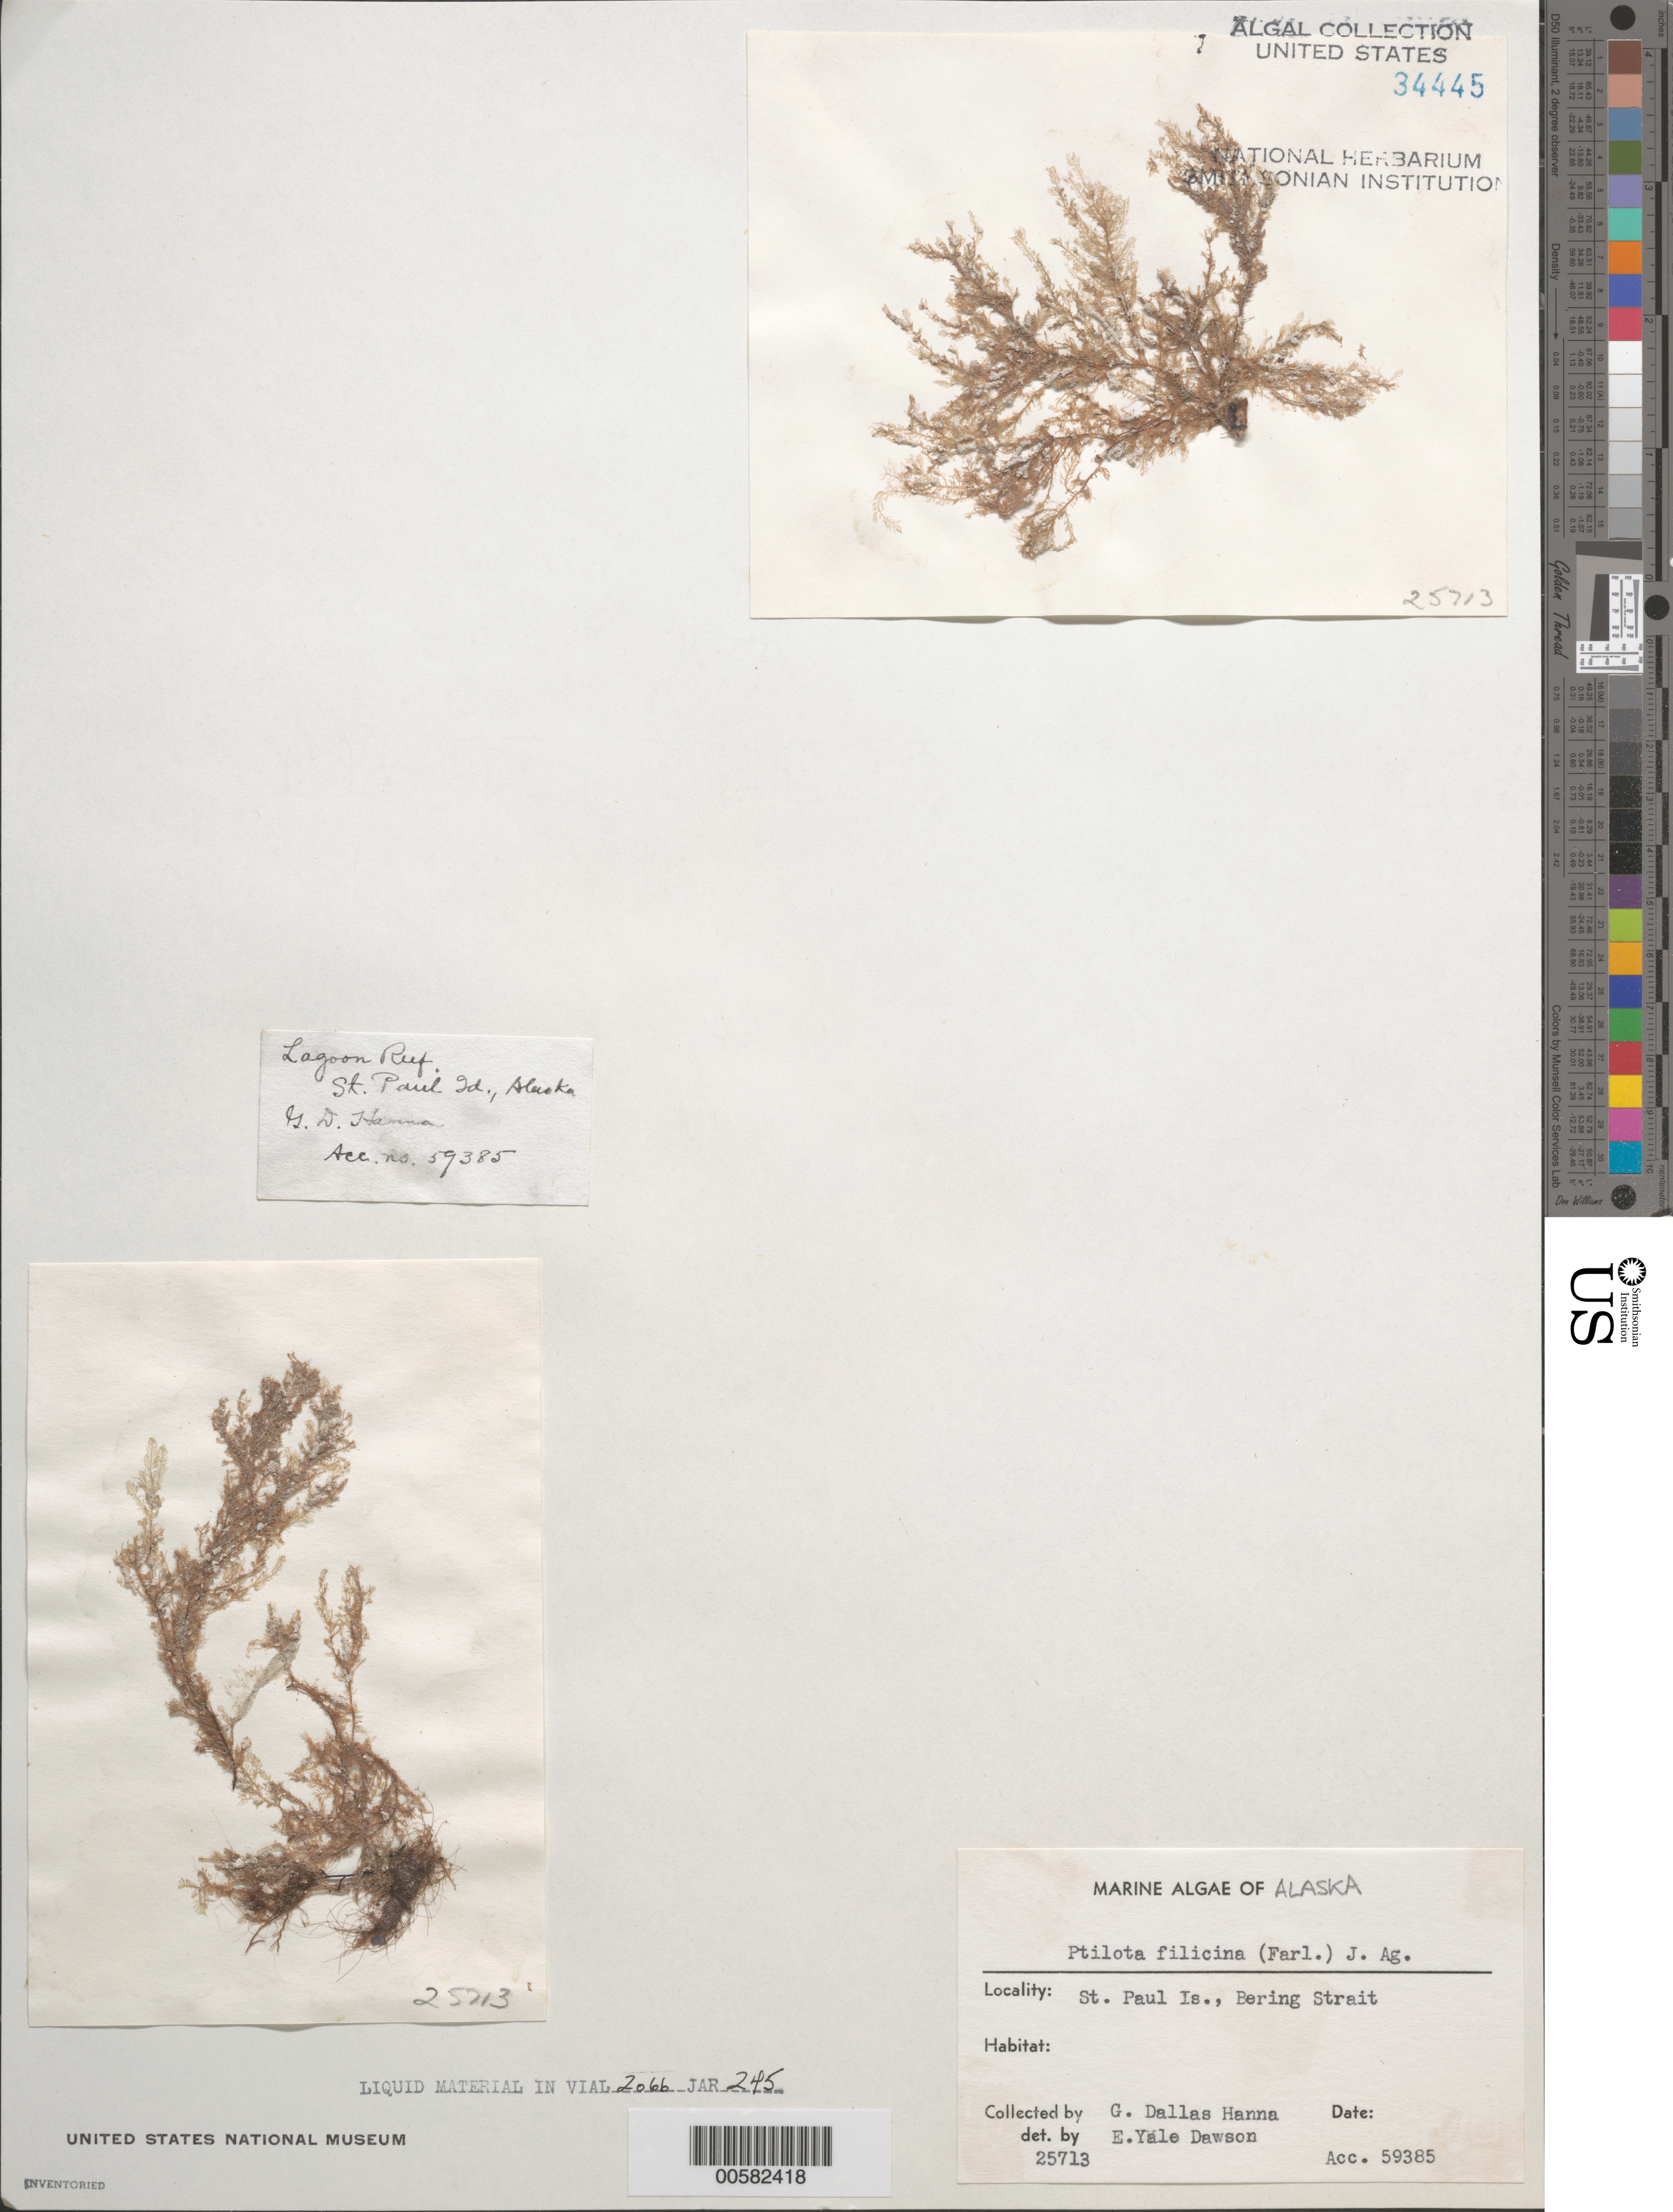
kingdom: Plantae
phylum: Rhodophyta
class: Florideophyceae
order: Ceramiales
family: Wrangeliaceae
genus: Ptilota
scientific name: Ptilota filicina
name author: J. Agardh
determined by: Dawson, E. Y.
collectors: G. D. Hanna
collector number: EYD 25713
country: United States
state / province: Alaska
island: St. Paul Island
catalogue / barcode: US 34445